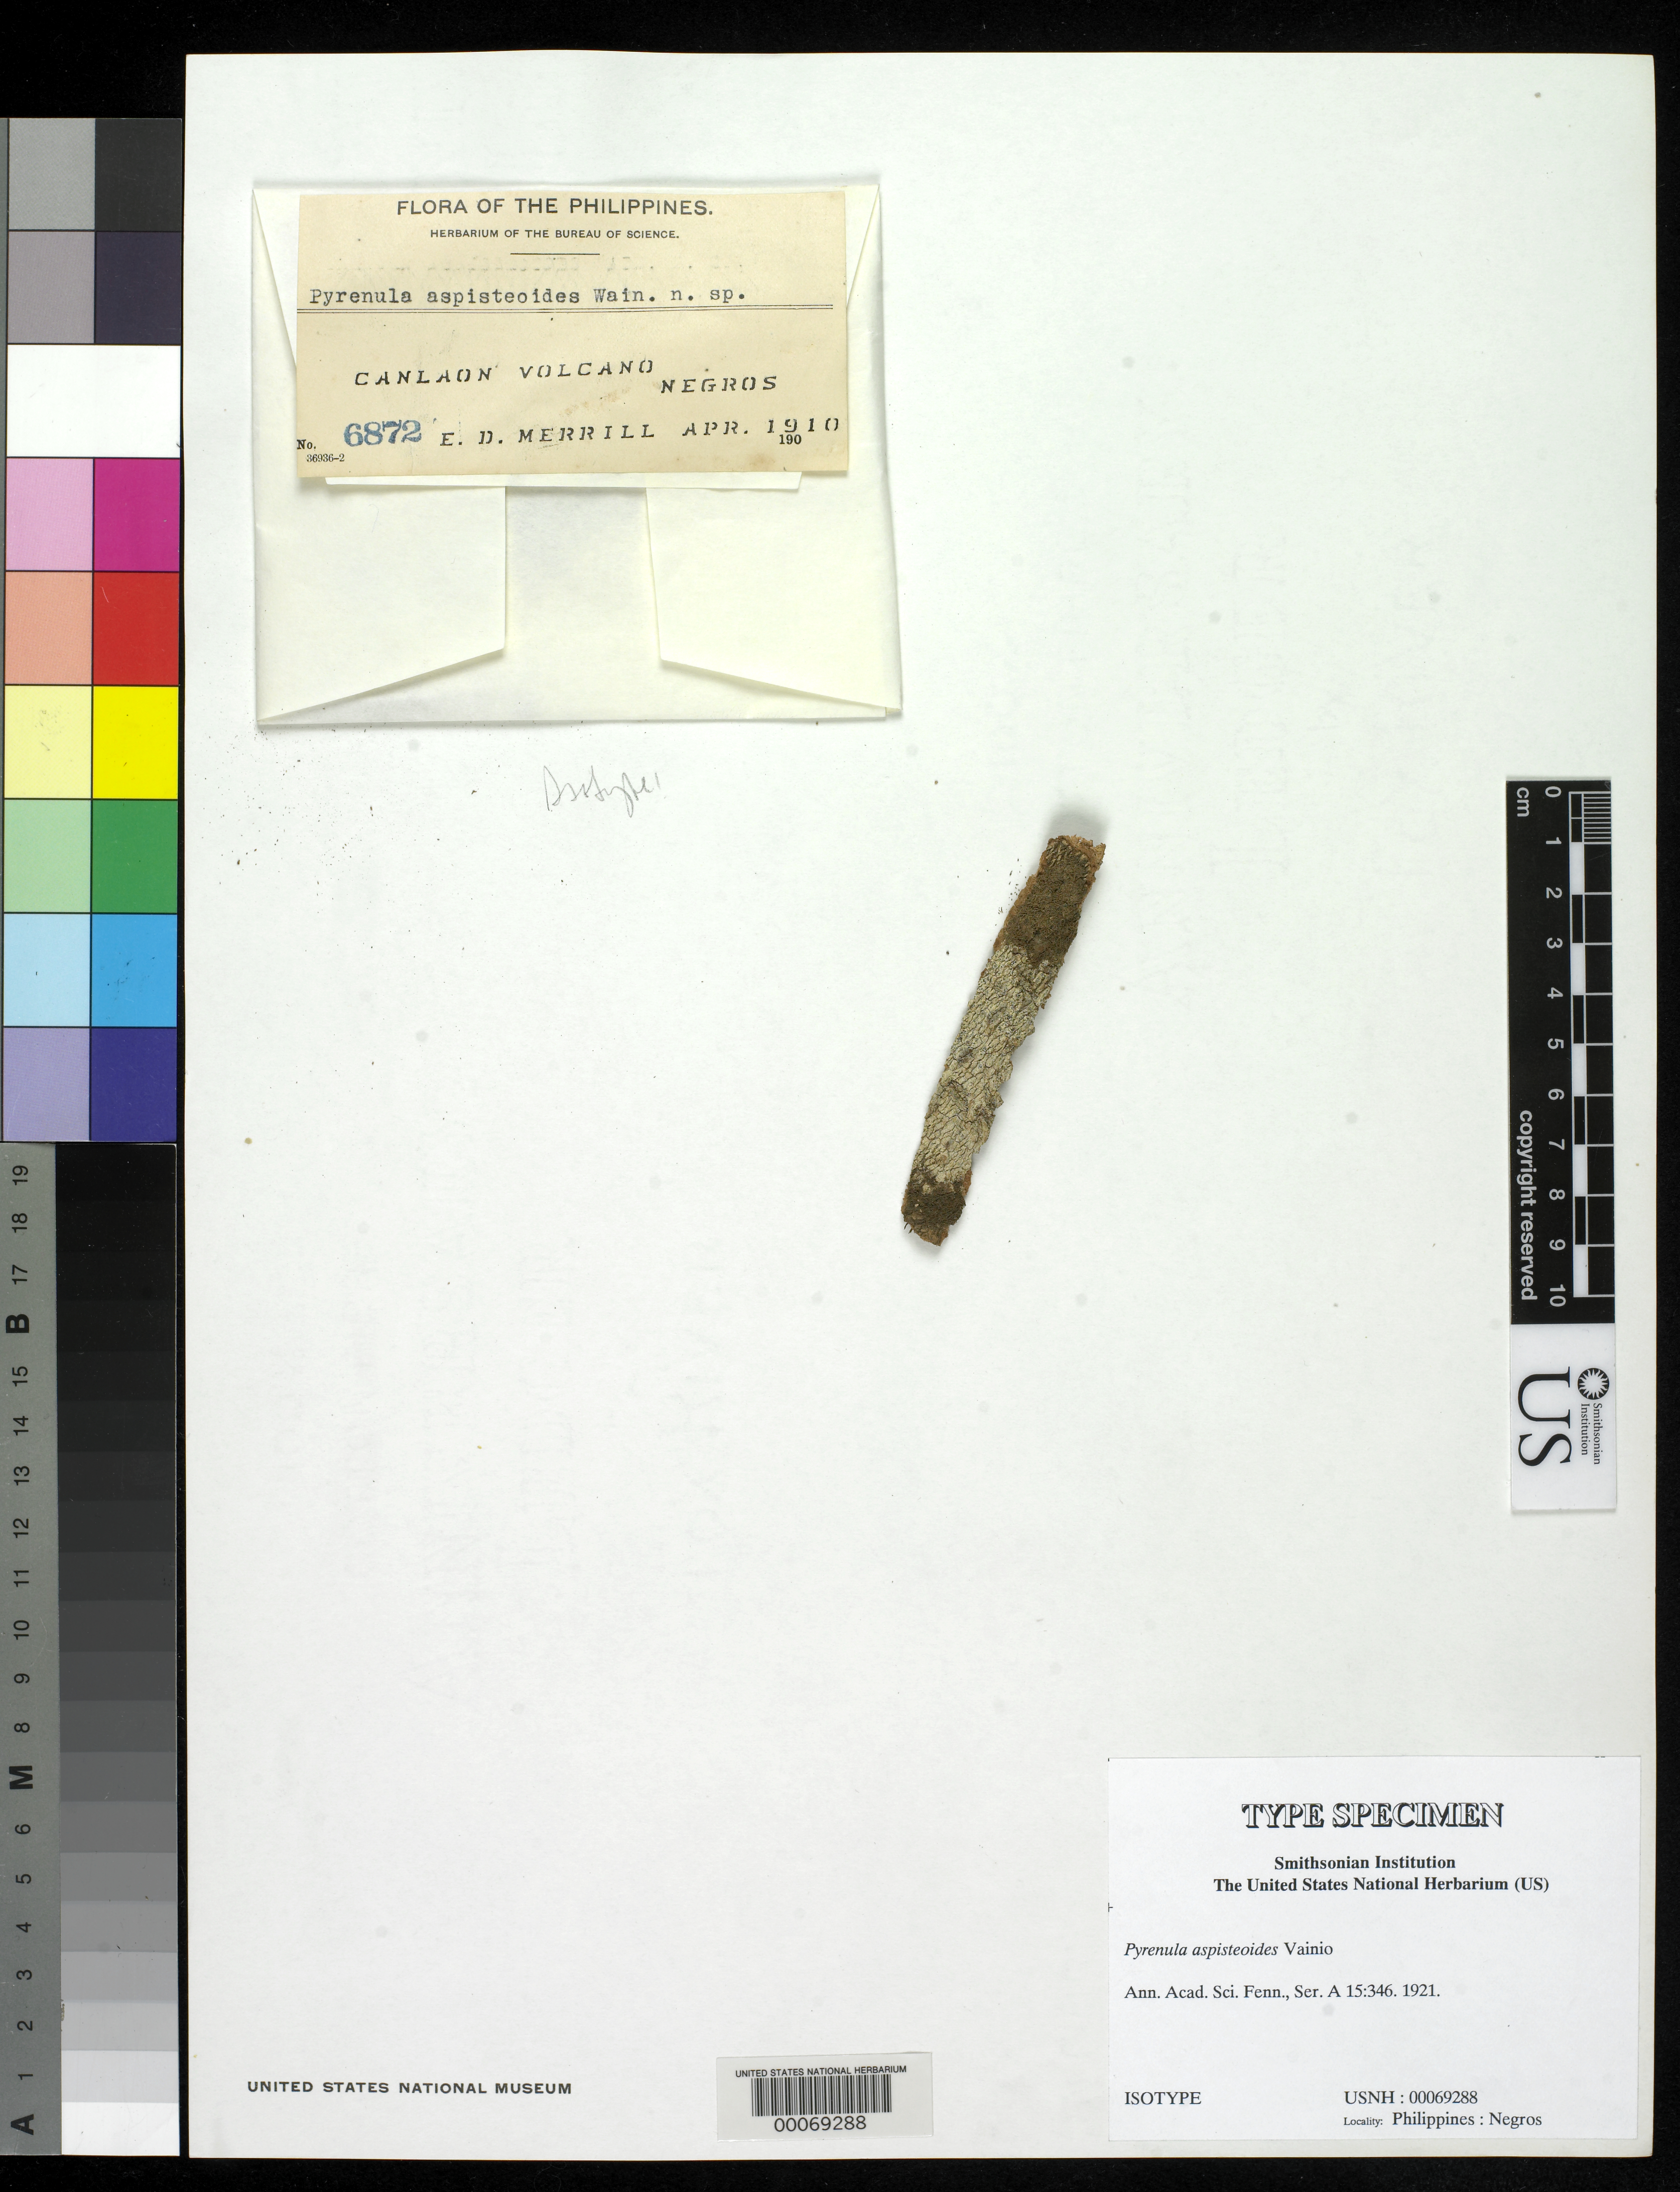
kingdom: Fungi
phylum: Ascomycota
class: Eurotiomycetes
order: Pyrenulales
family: Pyrenulaceae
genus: Pyrenula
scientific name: Pyrenula aspisteoides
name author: Vain.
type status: Isotype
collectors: E. D. Merrill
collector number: Bur. Sci. 6872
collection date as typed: Apr 1910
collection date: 1910-04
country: Philippines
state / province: Central Visayas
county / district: Negros Oriental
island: Negros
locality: Canlaon Volcano.